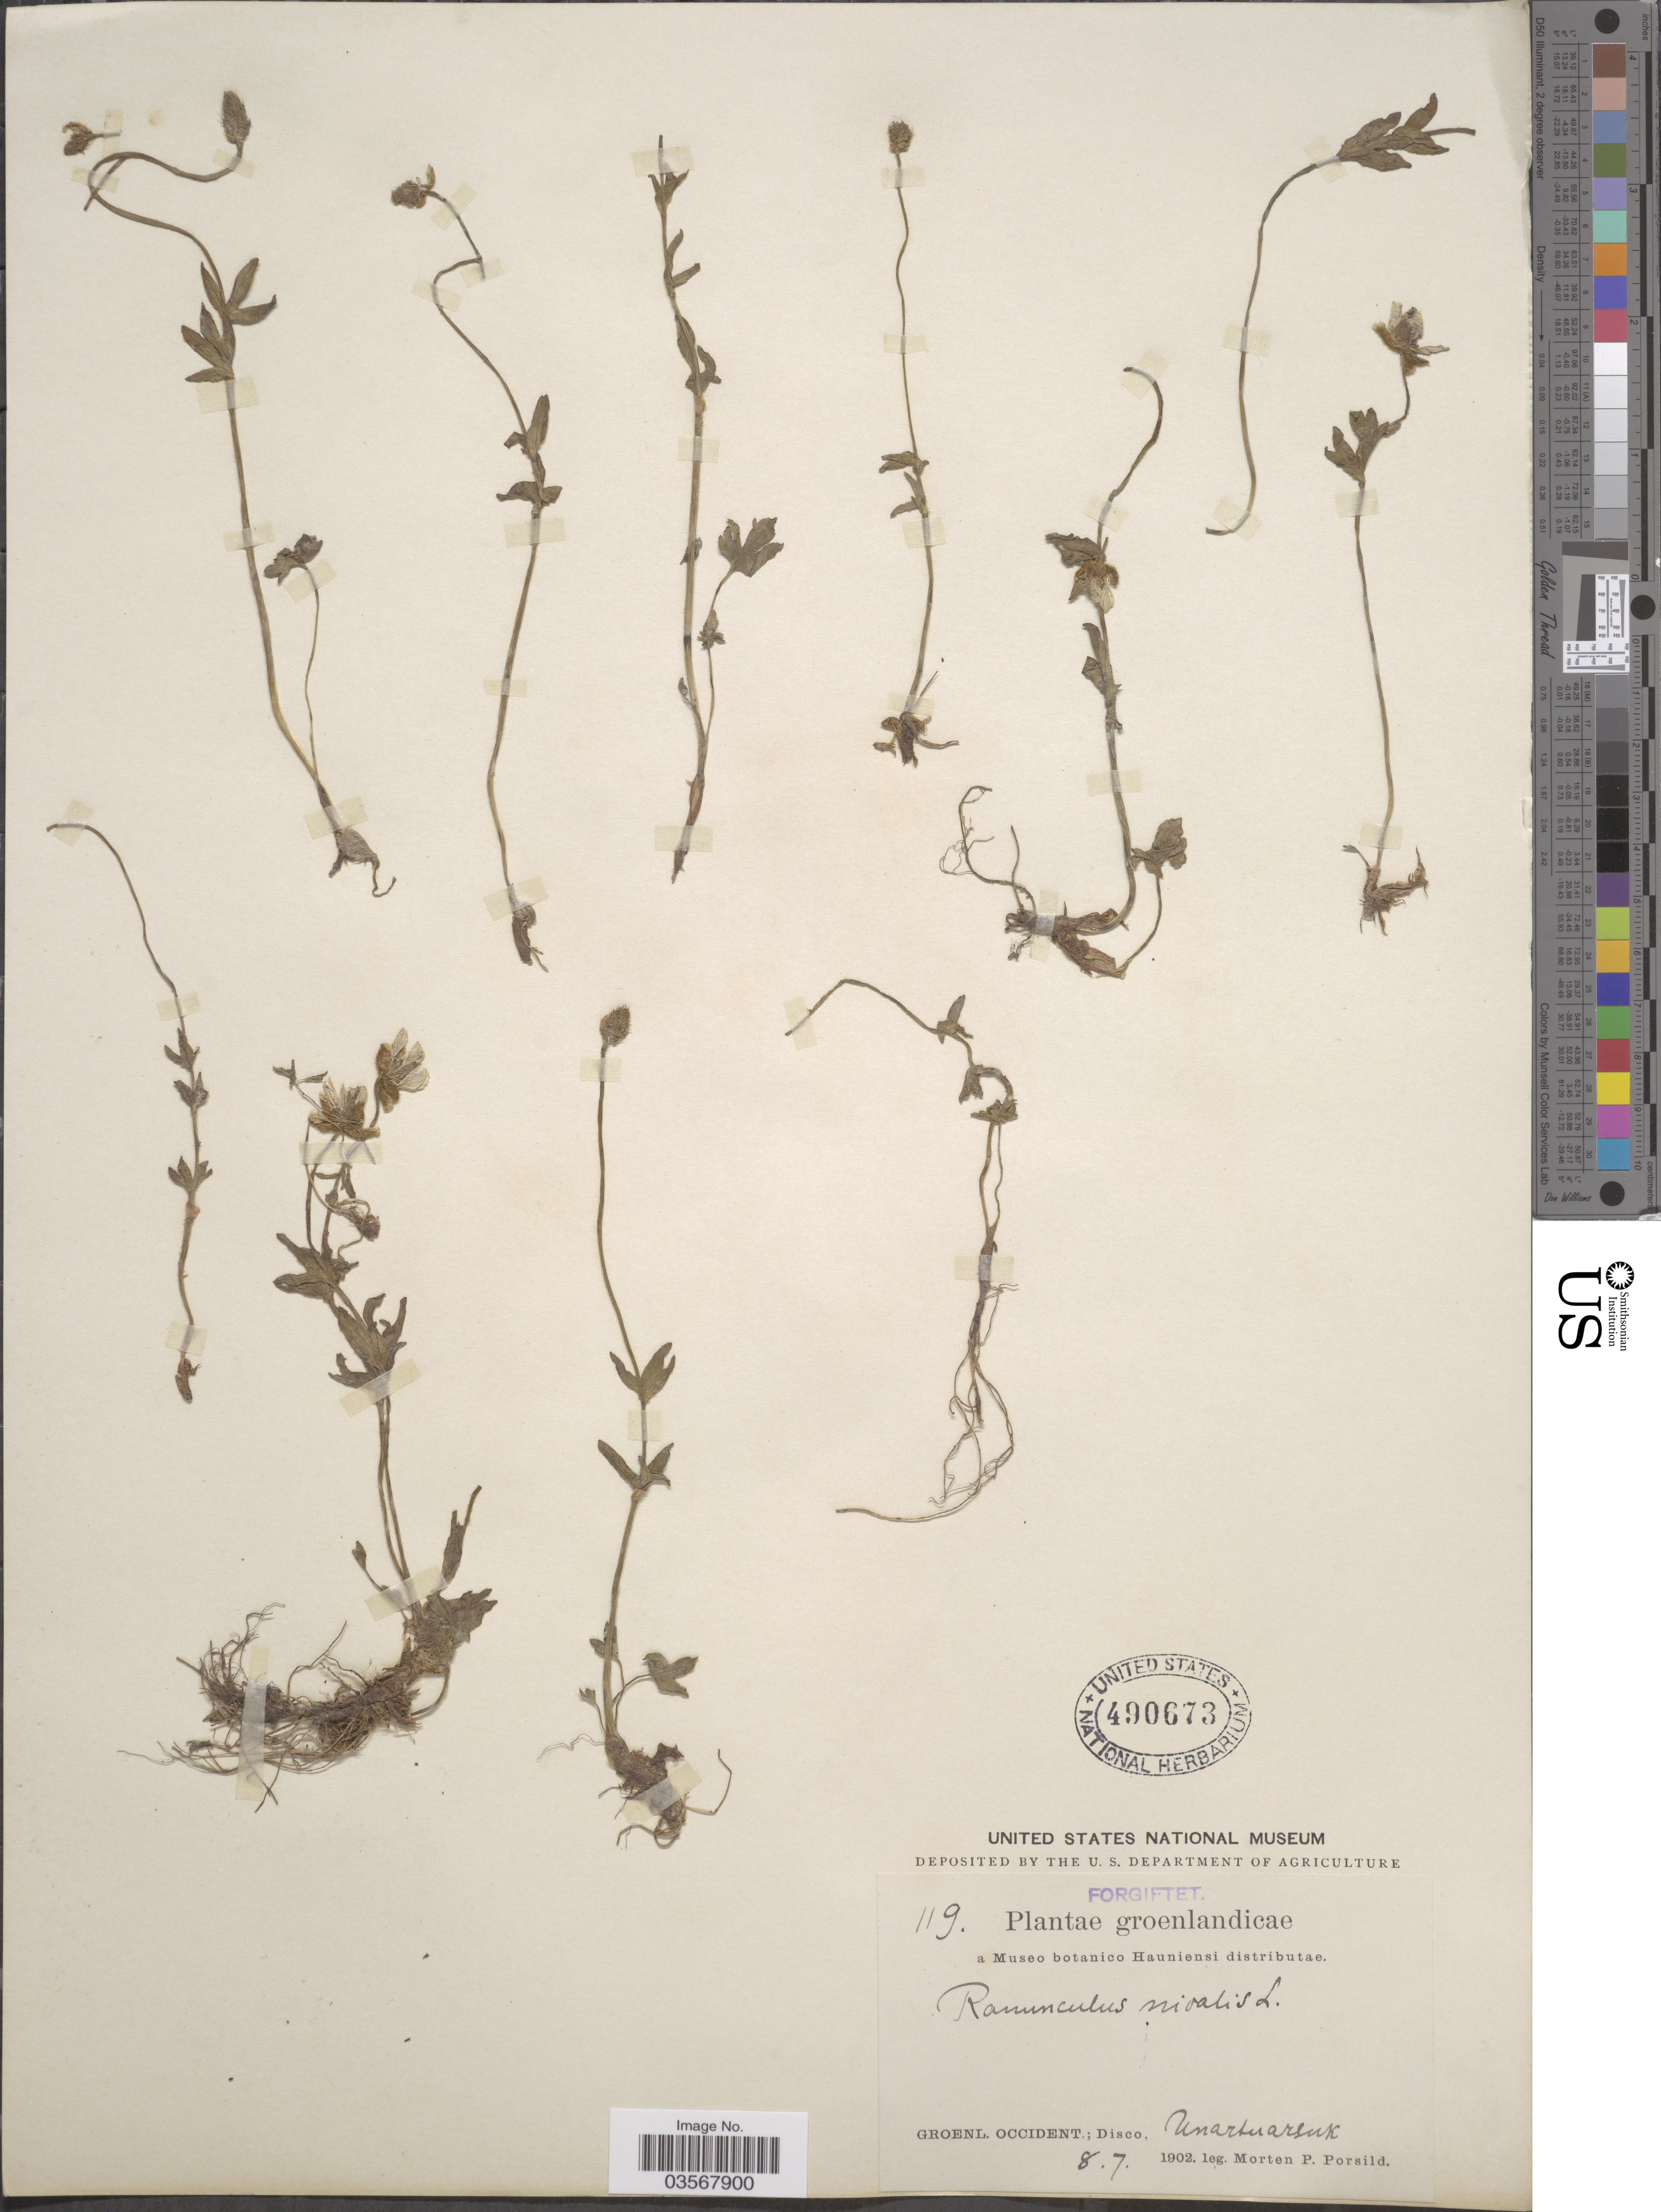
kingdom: Plantae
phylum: Tracheophyta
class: Magnoliopsida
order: Ranunculales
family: Ranunculaceae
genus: Ranunculus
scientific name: Ranunculus nivalis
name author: L.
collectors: M. P. Porsild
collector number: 119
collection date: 1902-07-08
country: Greenland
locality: Groenl. Occident.; Disco, Unartuarsuk.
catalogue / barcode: US 490673